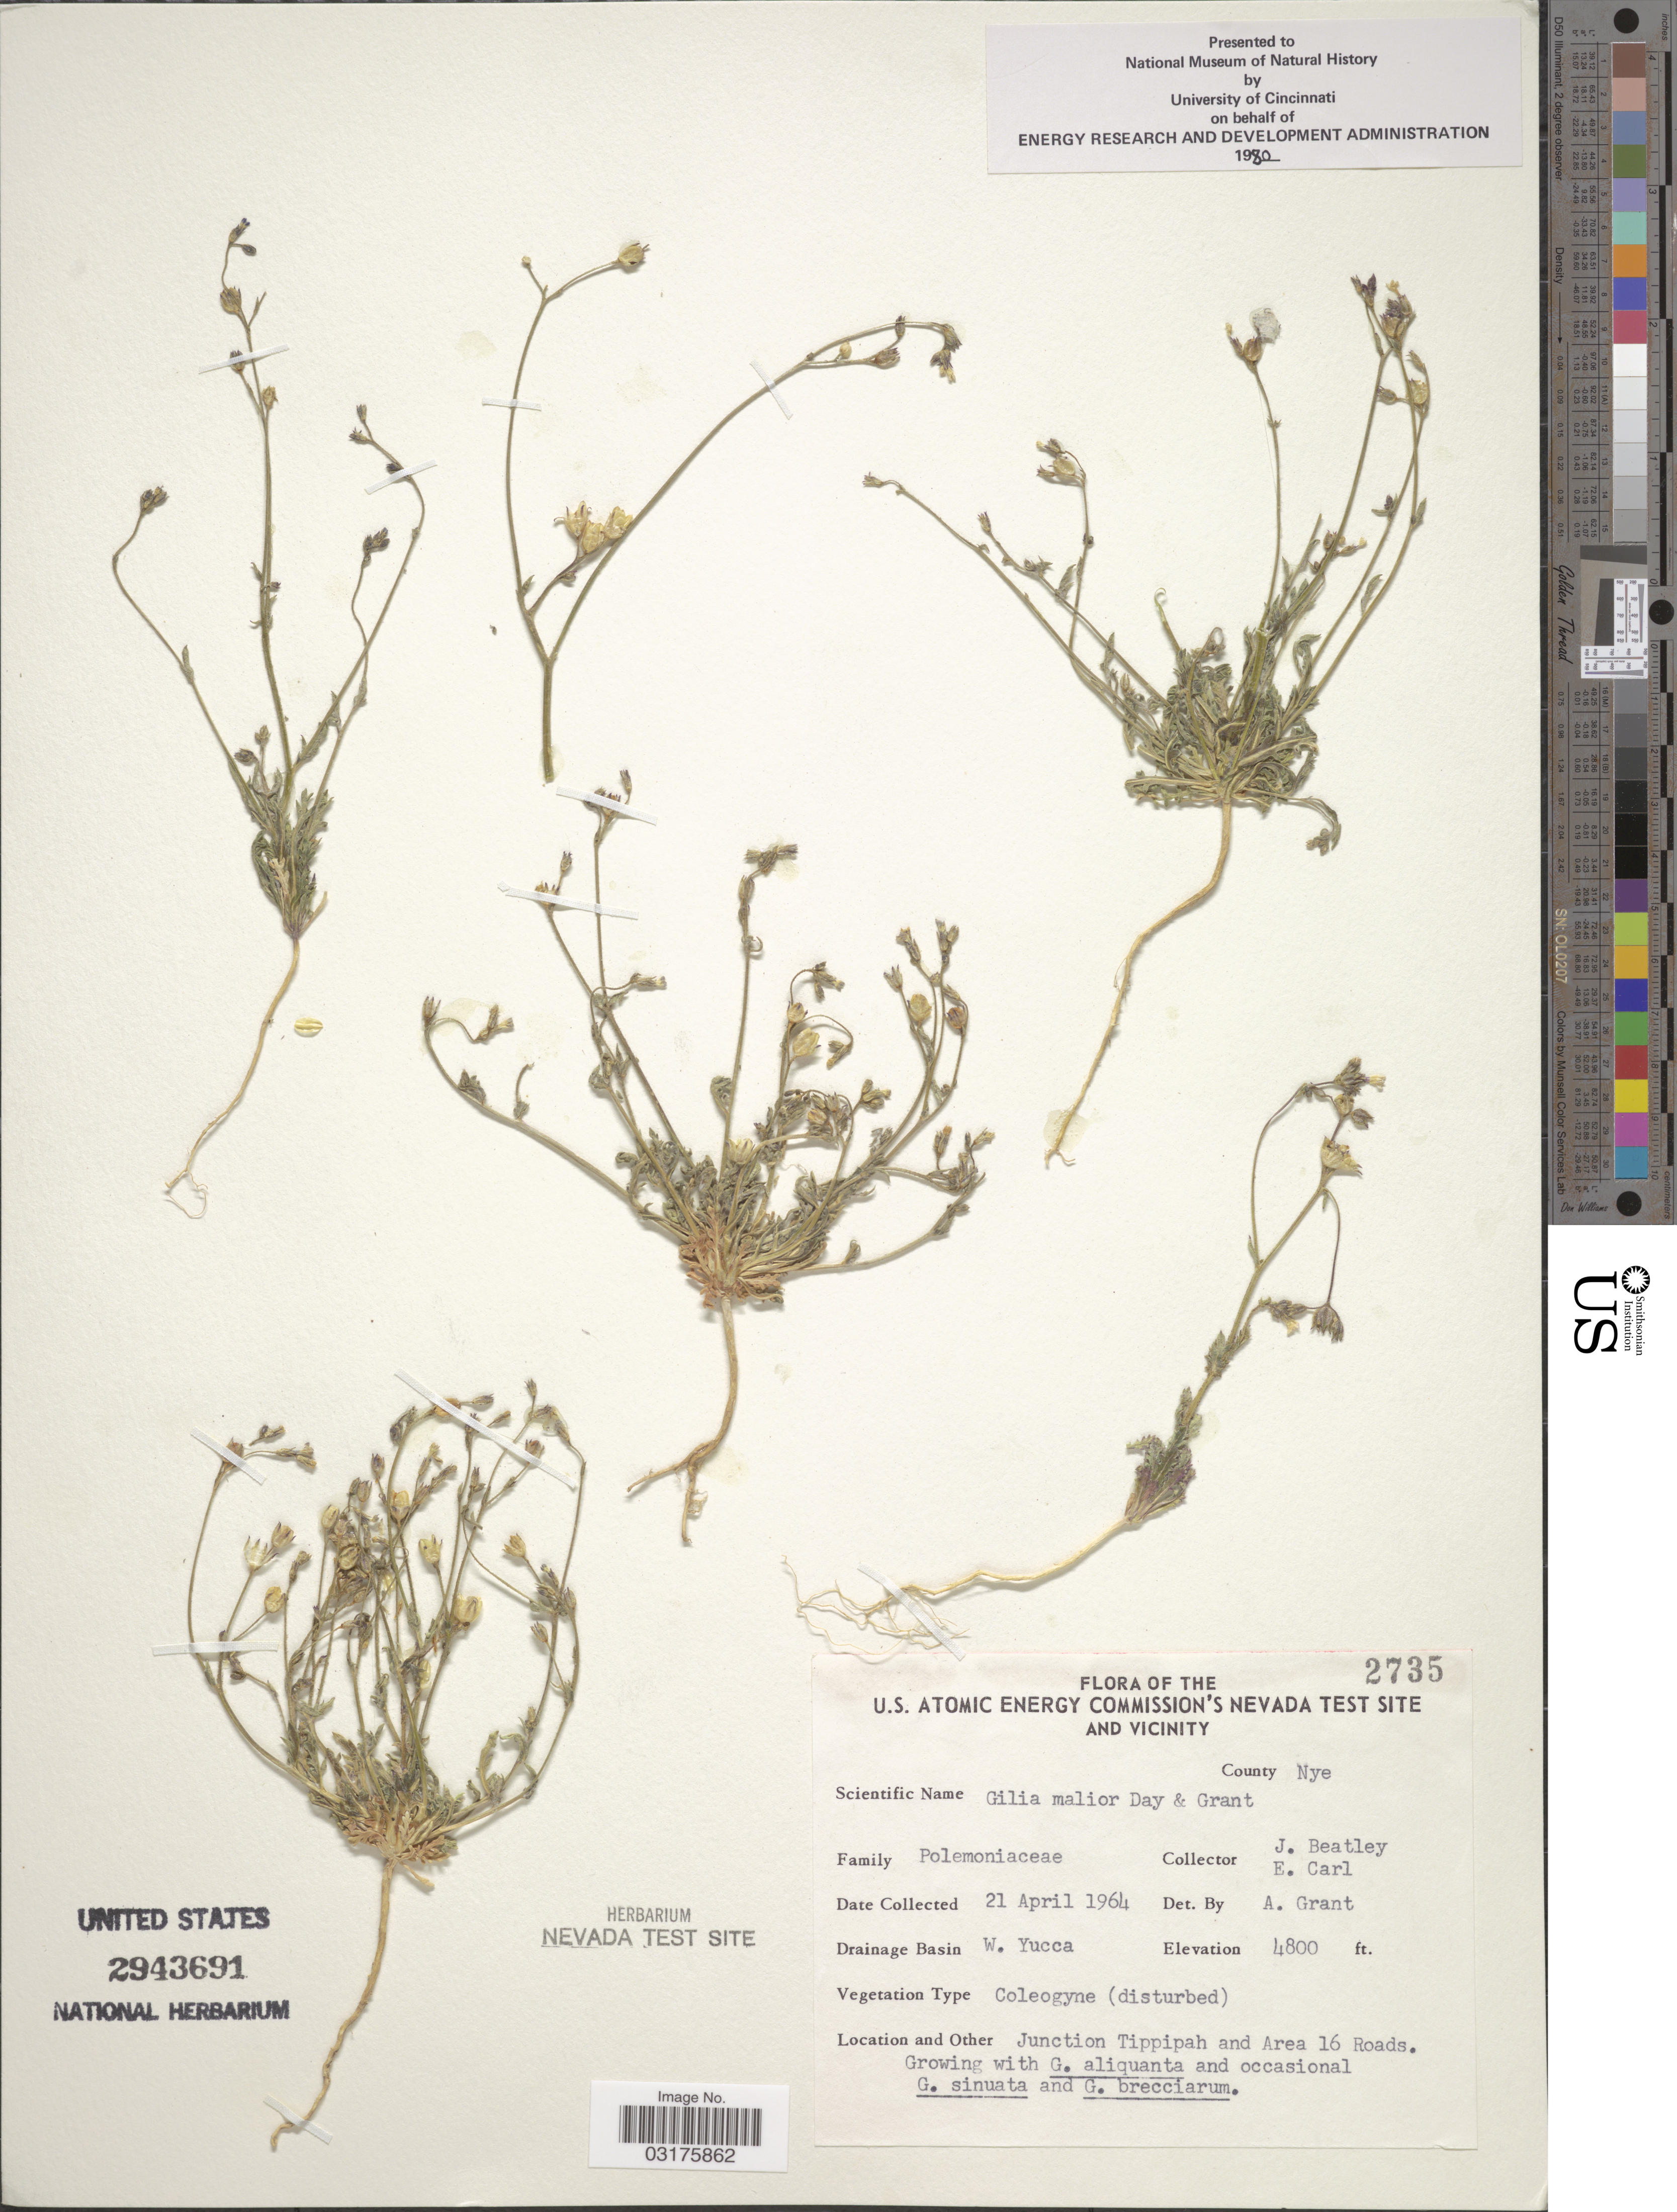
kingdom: Plantae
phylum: Tracheophyta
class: Magnoliopsida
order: Ericales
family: Polemoniaceae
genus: Gilia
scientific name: Gilia malior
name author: Day & V.E. Grant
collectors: J. C. Beatley & E. Carl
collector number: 2735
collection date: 1964-04-21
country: United States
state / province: Nevada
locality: The U.S. Atomic Energy Commission's Nevada Test Site and Vicinity. County Nye. Drainage Basin W. Yucca. Junction Tippipah and Area 16 Roads.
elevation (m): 1463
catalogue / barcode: US 2943691